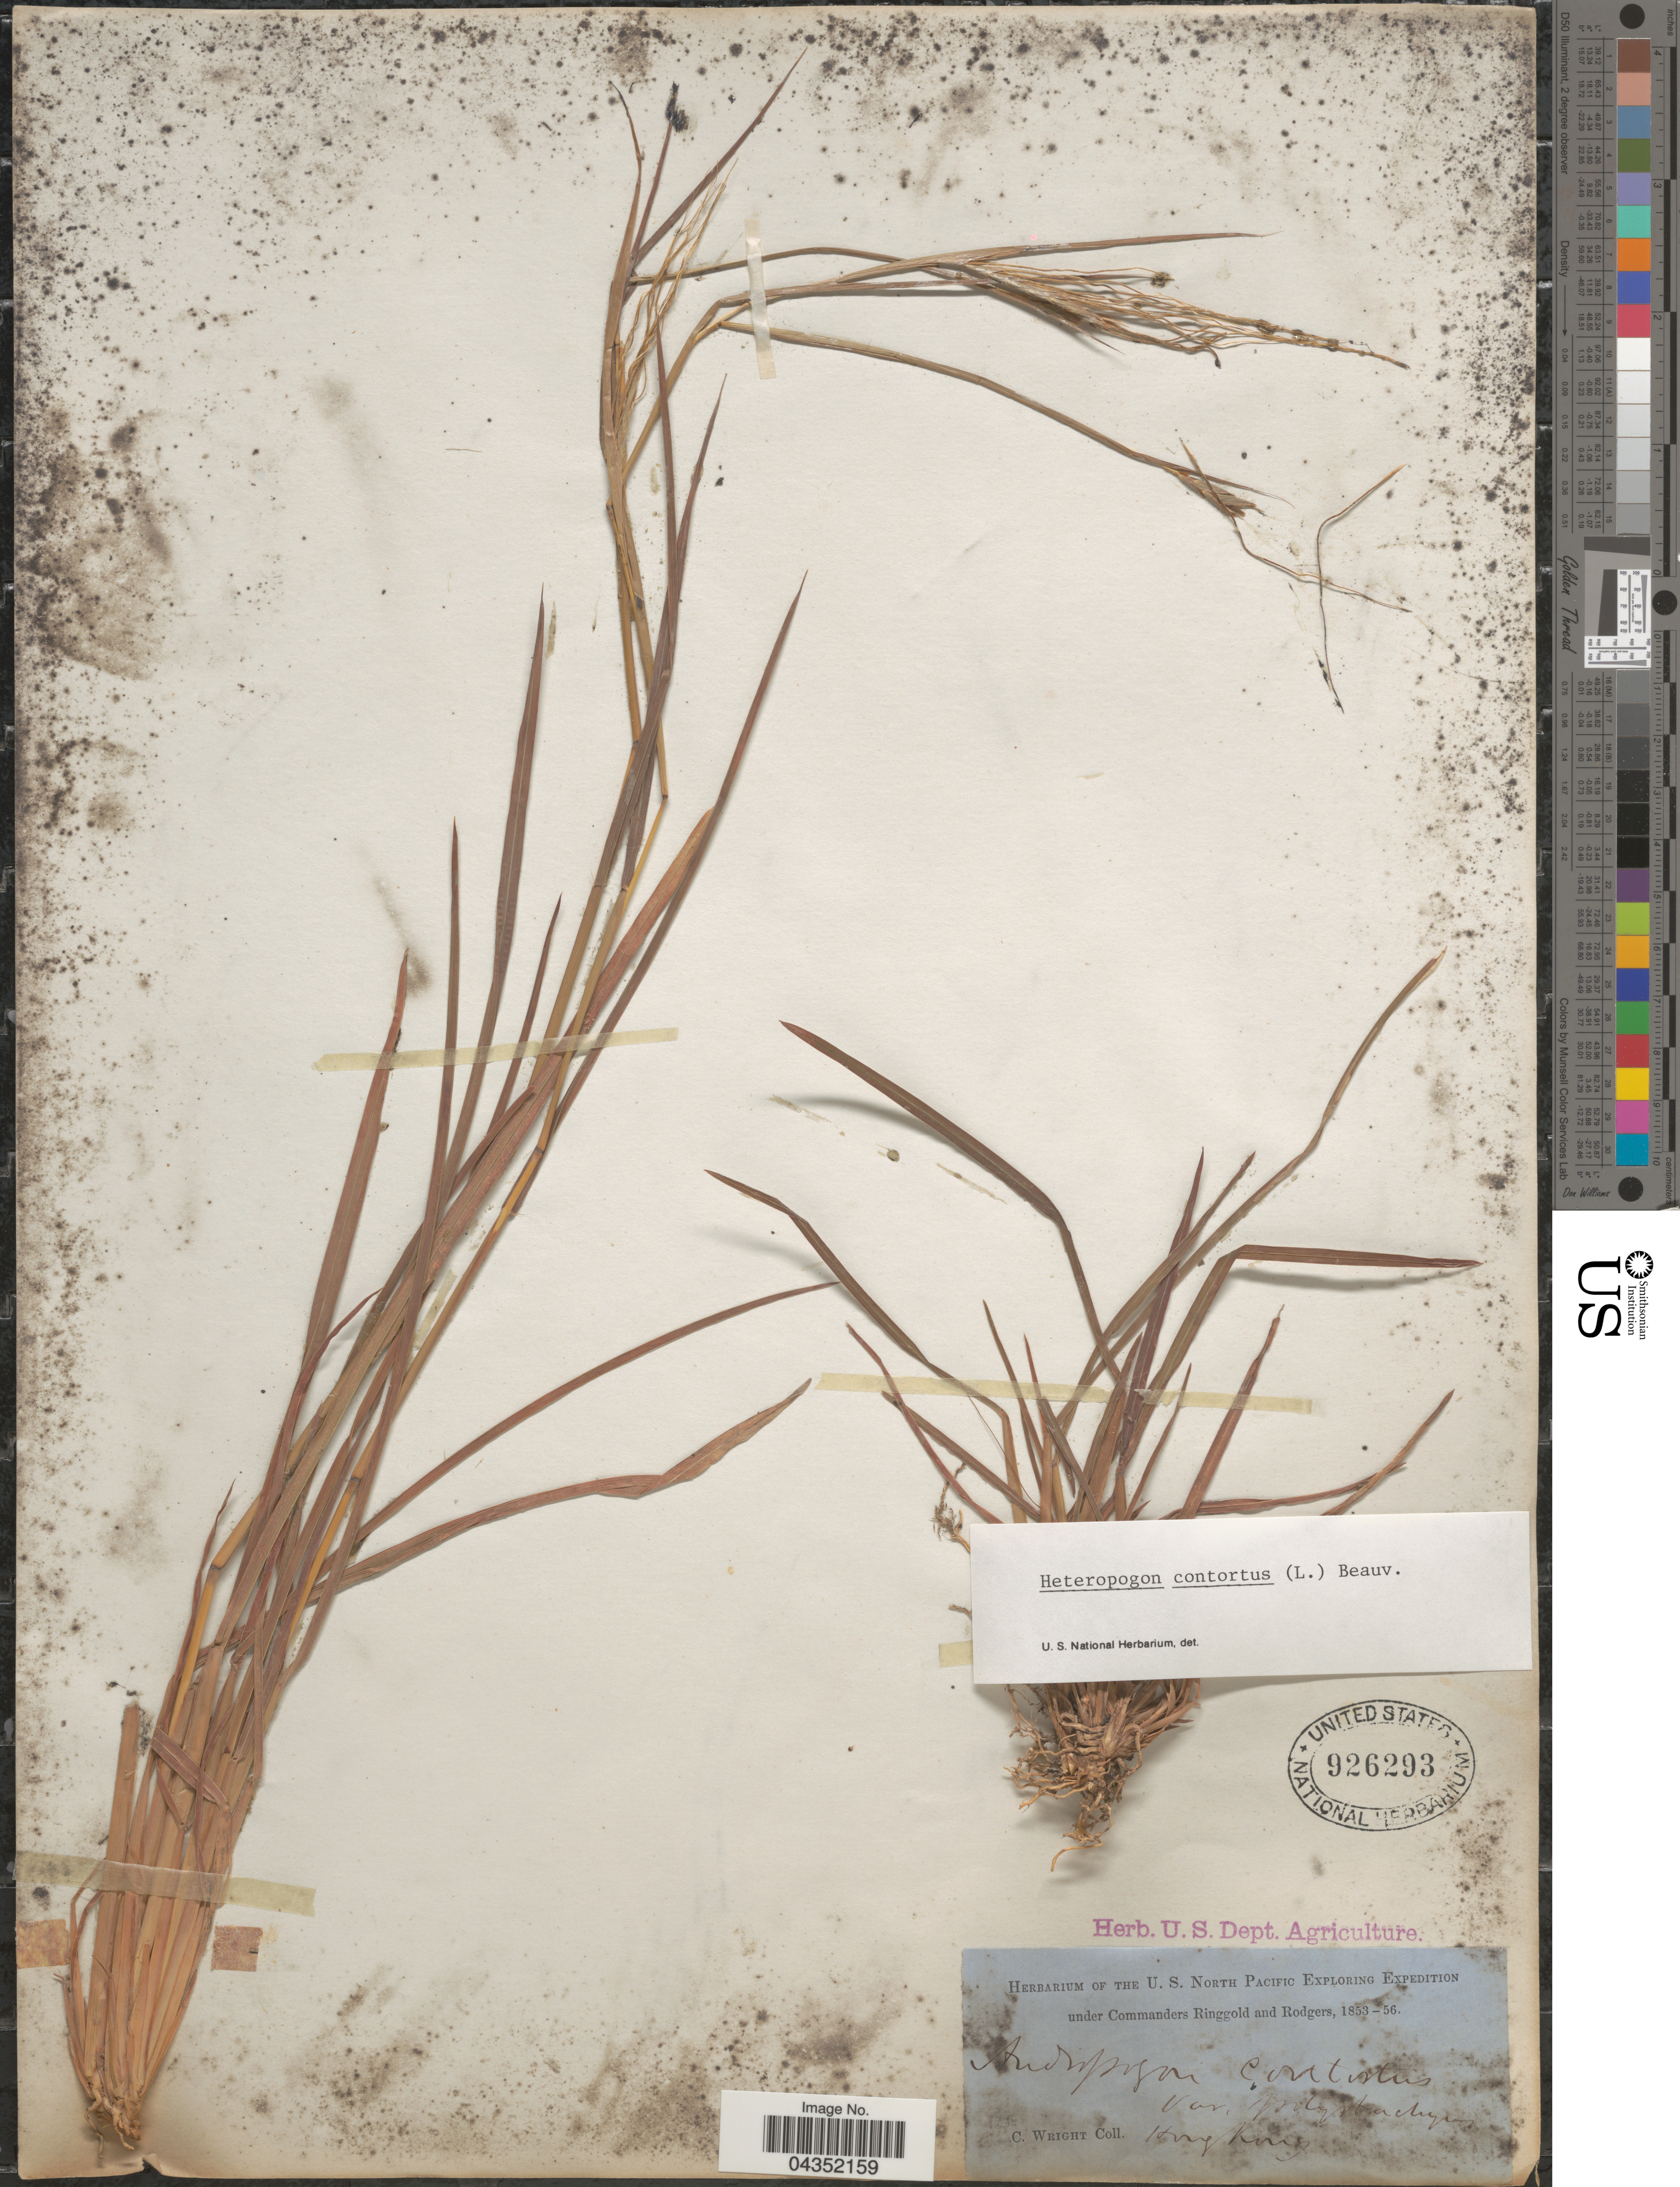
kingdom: Plantae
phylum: Tracheophyta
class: Liliopsida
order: Poales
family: Poaceae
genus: Heteropogon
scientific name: Heteropogon contortus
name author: (L.) P. Beauv. ex Roem. & Schult.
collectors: C. Wright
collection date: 1853/1856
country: China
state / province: Hong Kong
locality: The U. S. North Pacific Exploring Expedition.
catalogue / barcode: US 926293